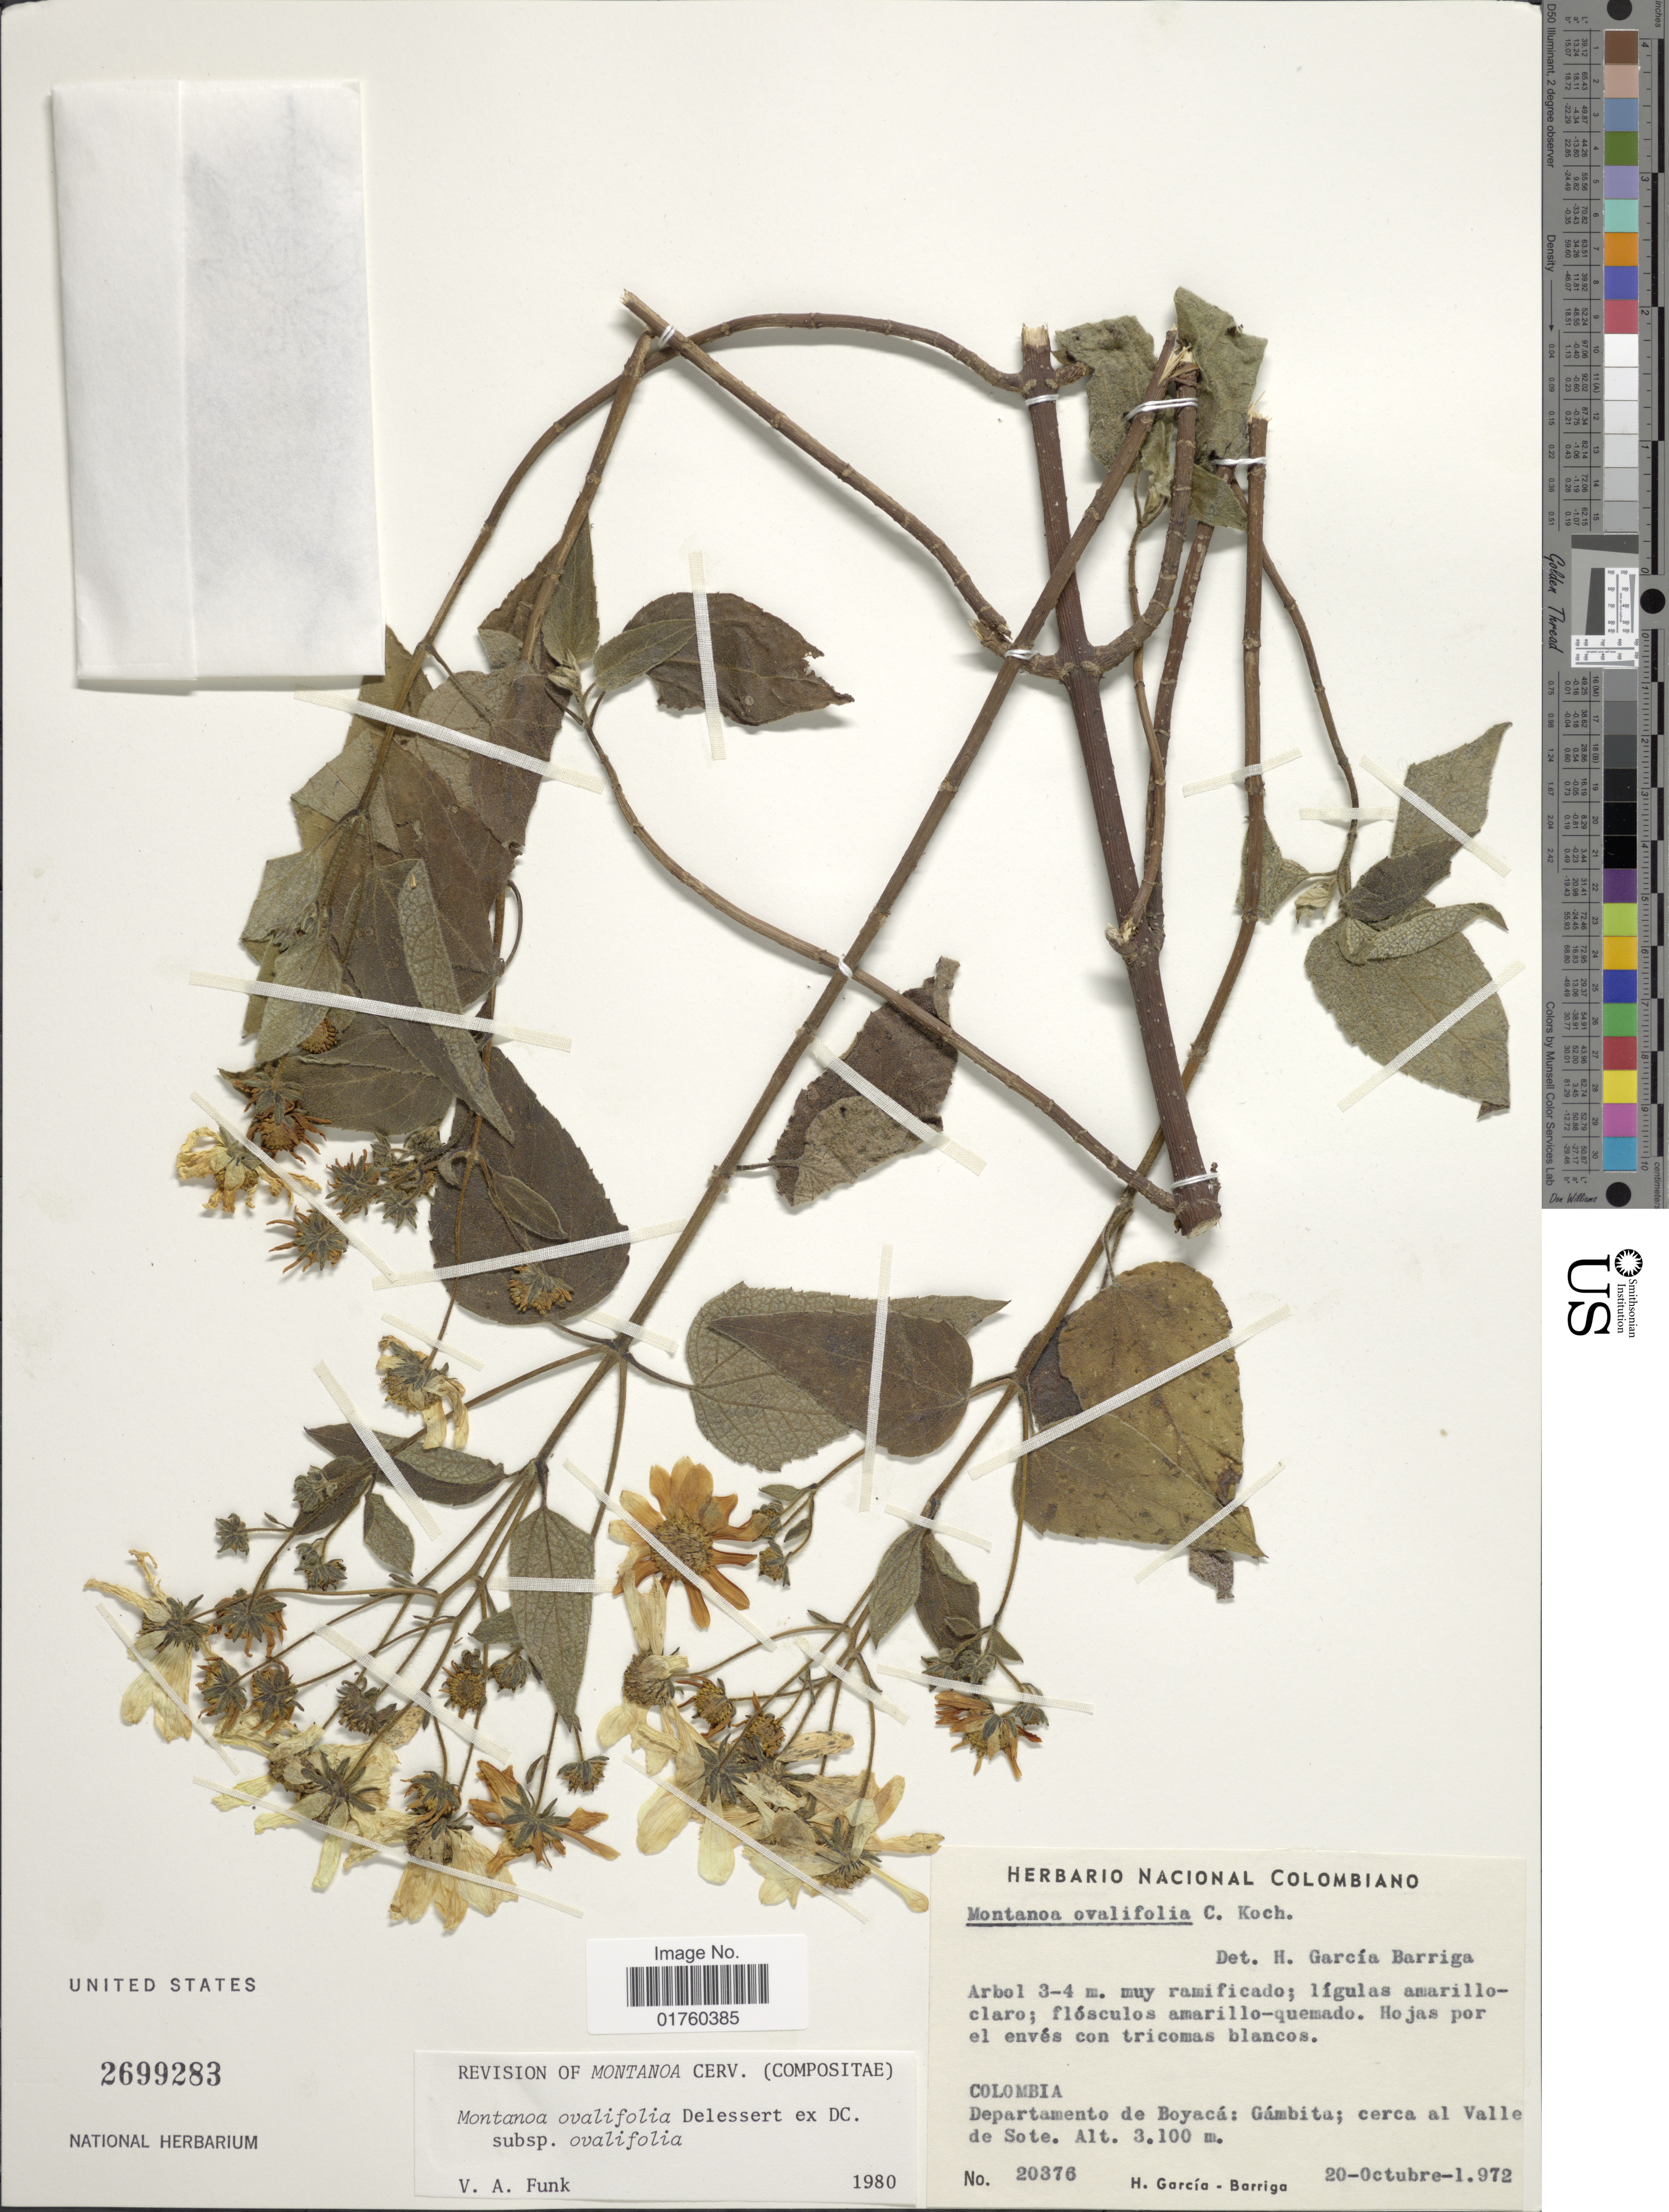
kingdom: Plantae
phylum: Tracheophyta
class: Magnoliopsida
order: Asterales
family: Asteraceae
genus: Montanoa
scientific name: Montanoa ovalifolia subsp. ovalifolia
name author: DC.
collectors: H. García Barriga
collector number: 20376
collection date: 1972-10-20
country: Colombia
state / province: Boyacá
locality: Gambita; cerca al Valle de Sote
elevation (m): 3100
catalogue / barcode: US 2699283